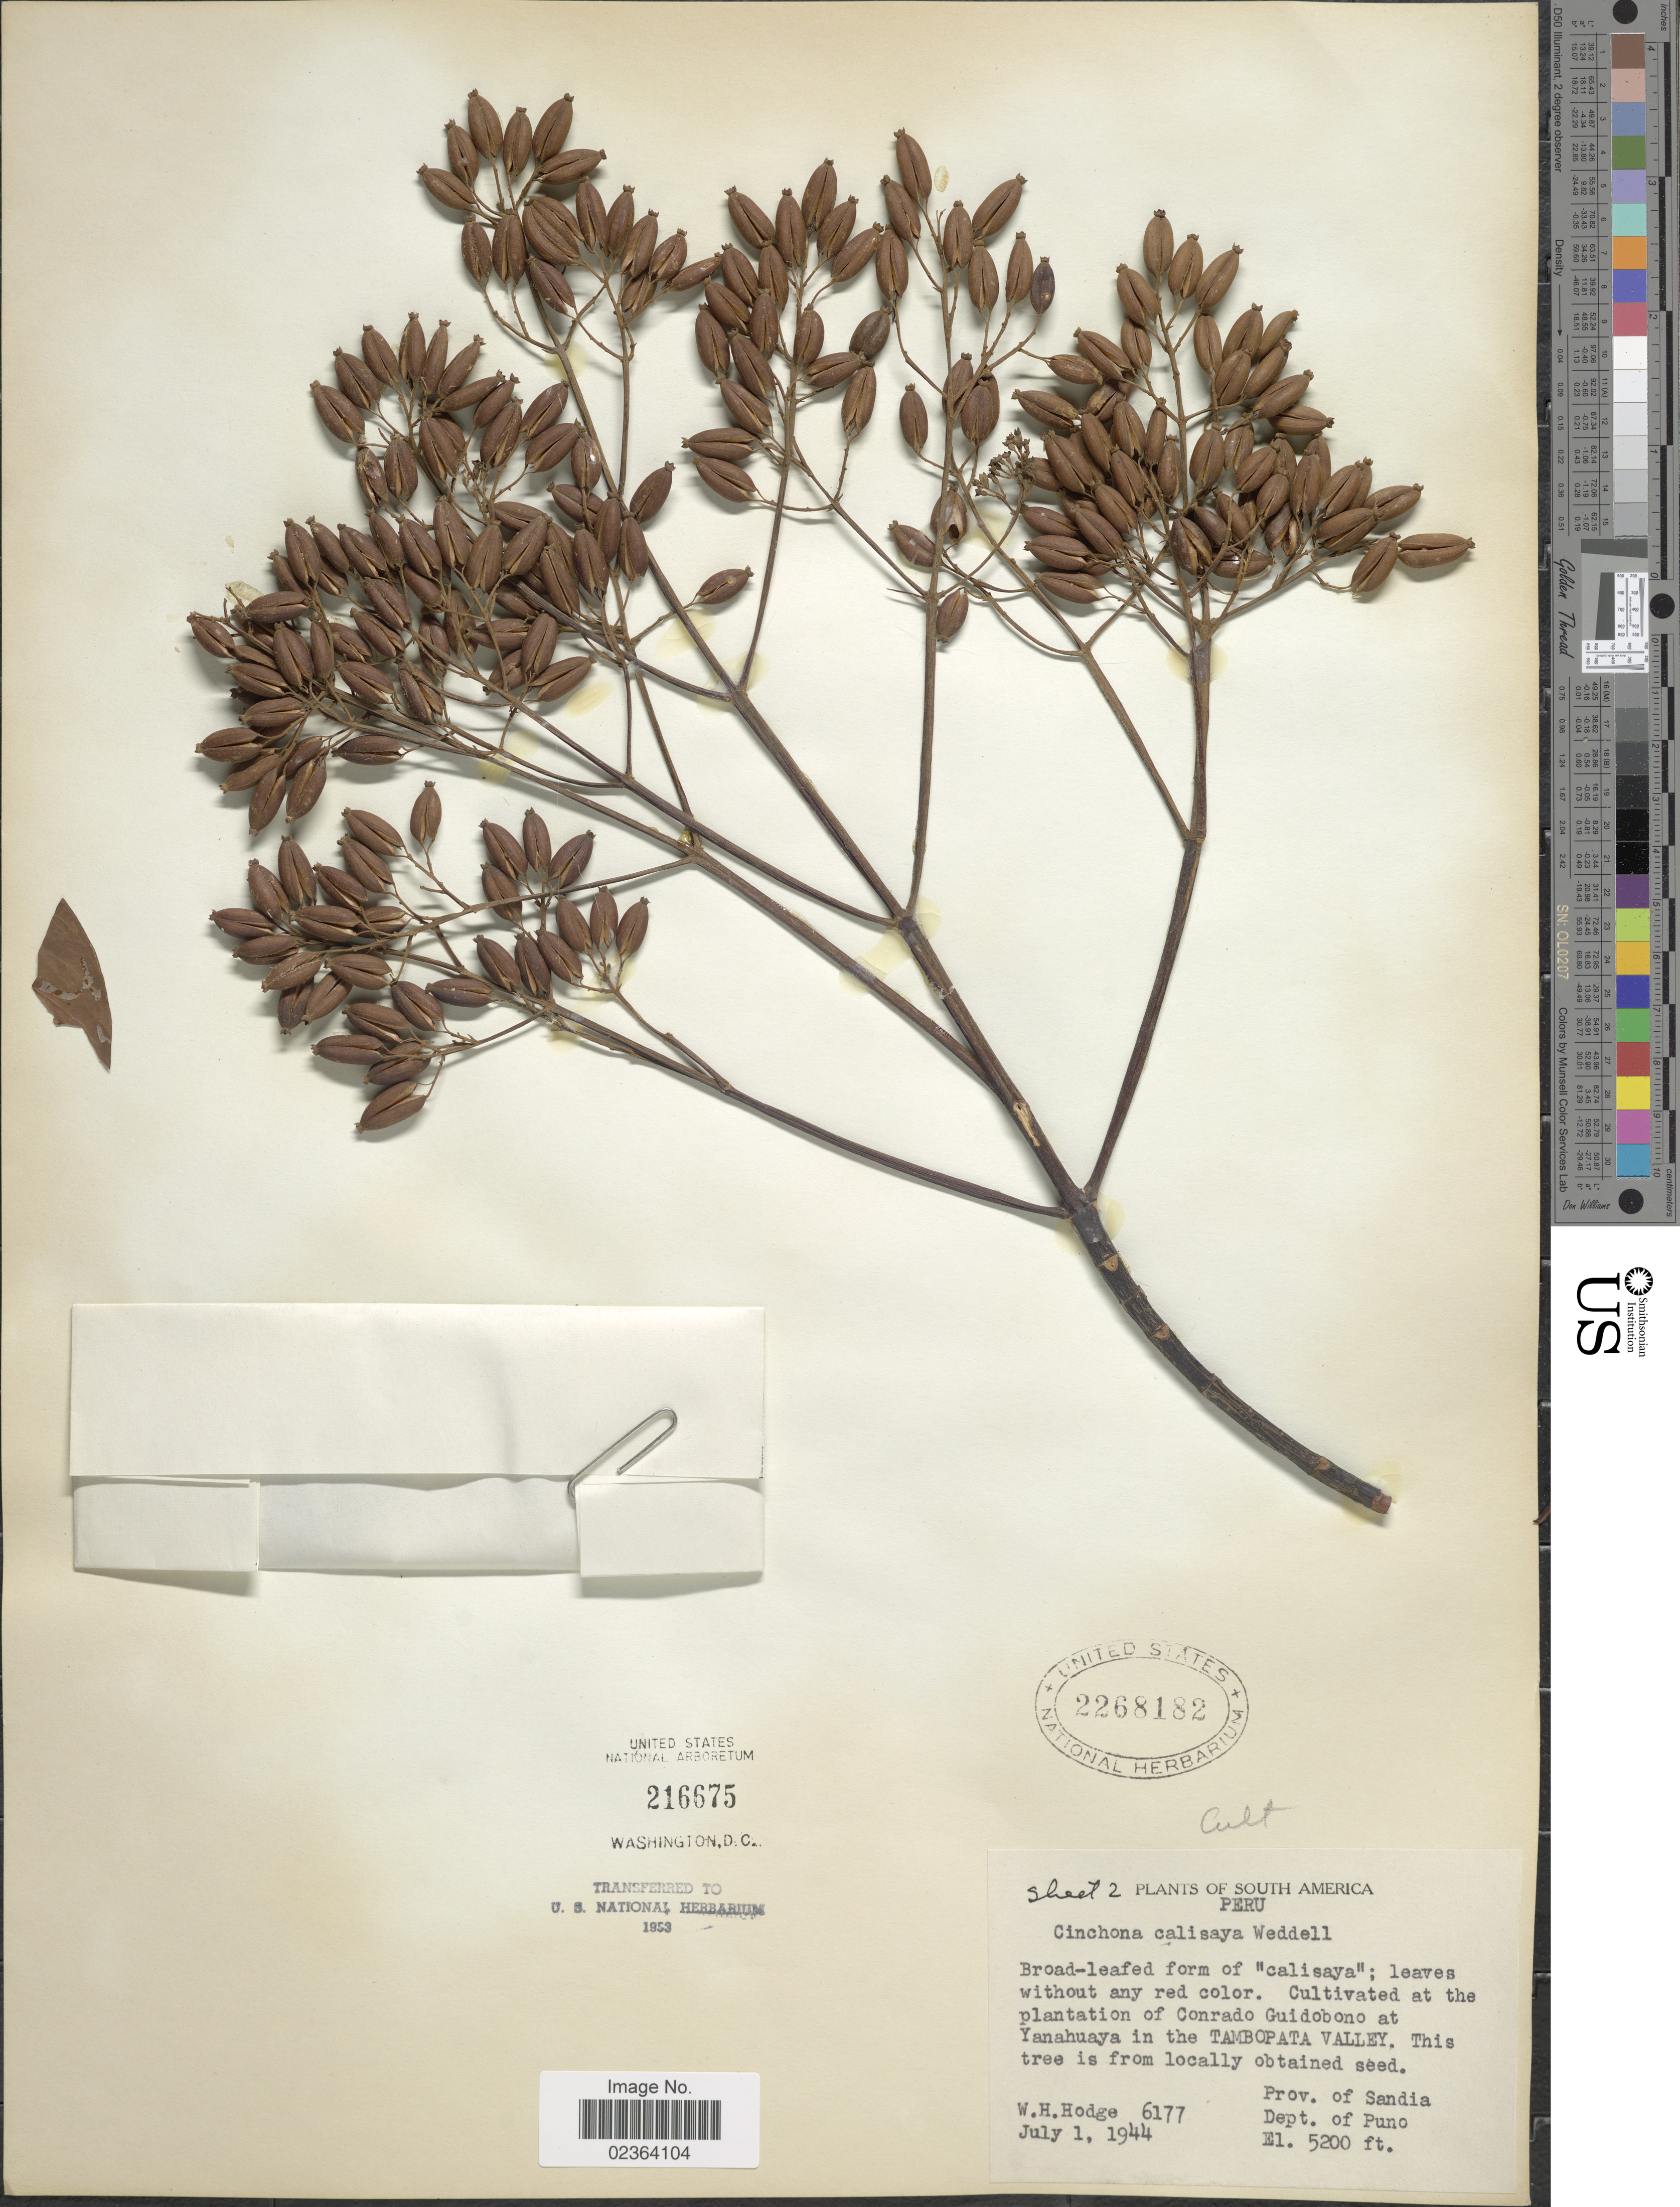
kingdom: Plantae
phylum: Tracheophyta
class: Magnoliopsida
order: Gentianales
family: Rubiaceae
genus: Cinchona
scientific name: Cinchona calisaya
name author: Wedd.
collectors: W. Hodge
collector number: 6177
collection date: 1944-07-01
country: Peru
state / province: Puno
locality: Prov. of Sandia, Dept. of Puno, at the plantation of Conrado Guidobono at Yanahuaya in the Tambopata Valley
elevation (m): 1585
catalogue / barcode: US 2268182